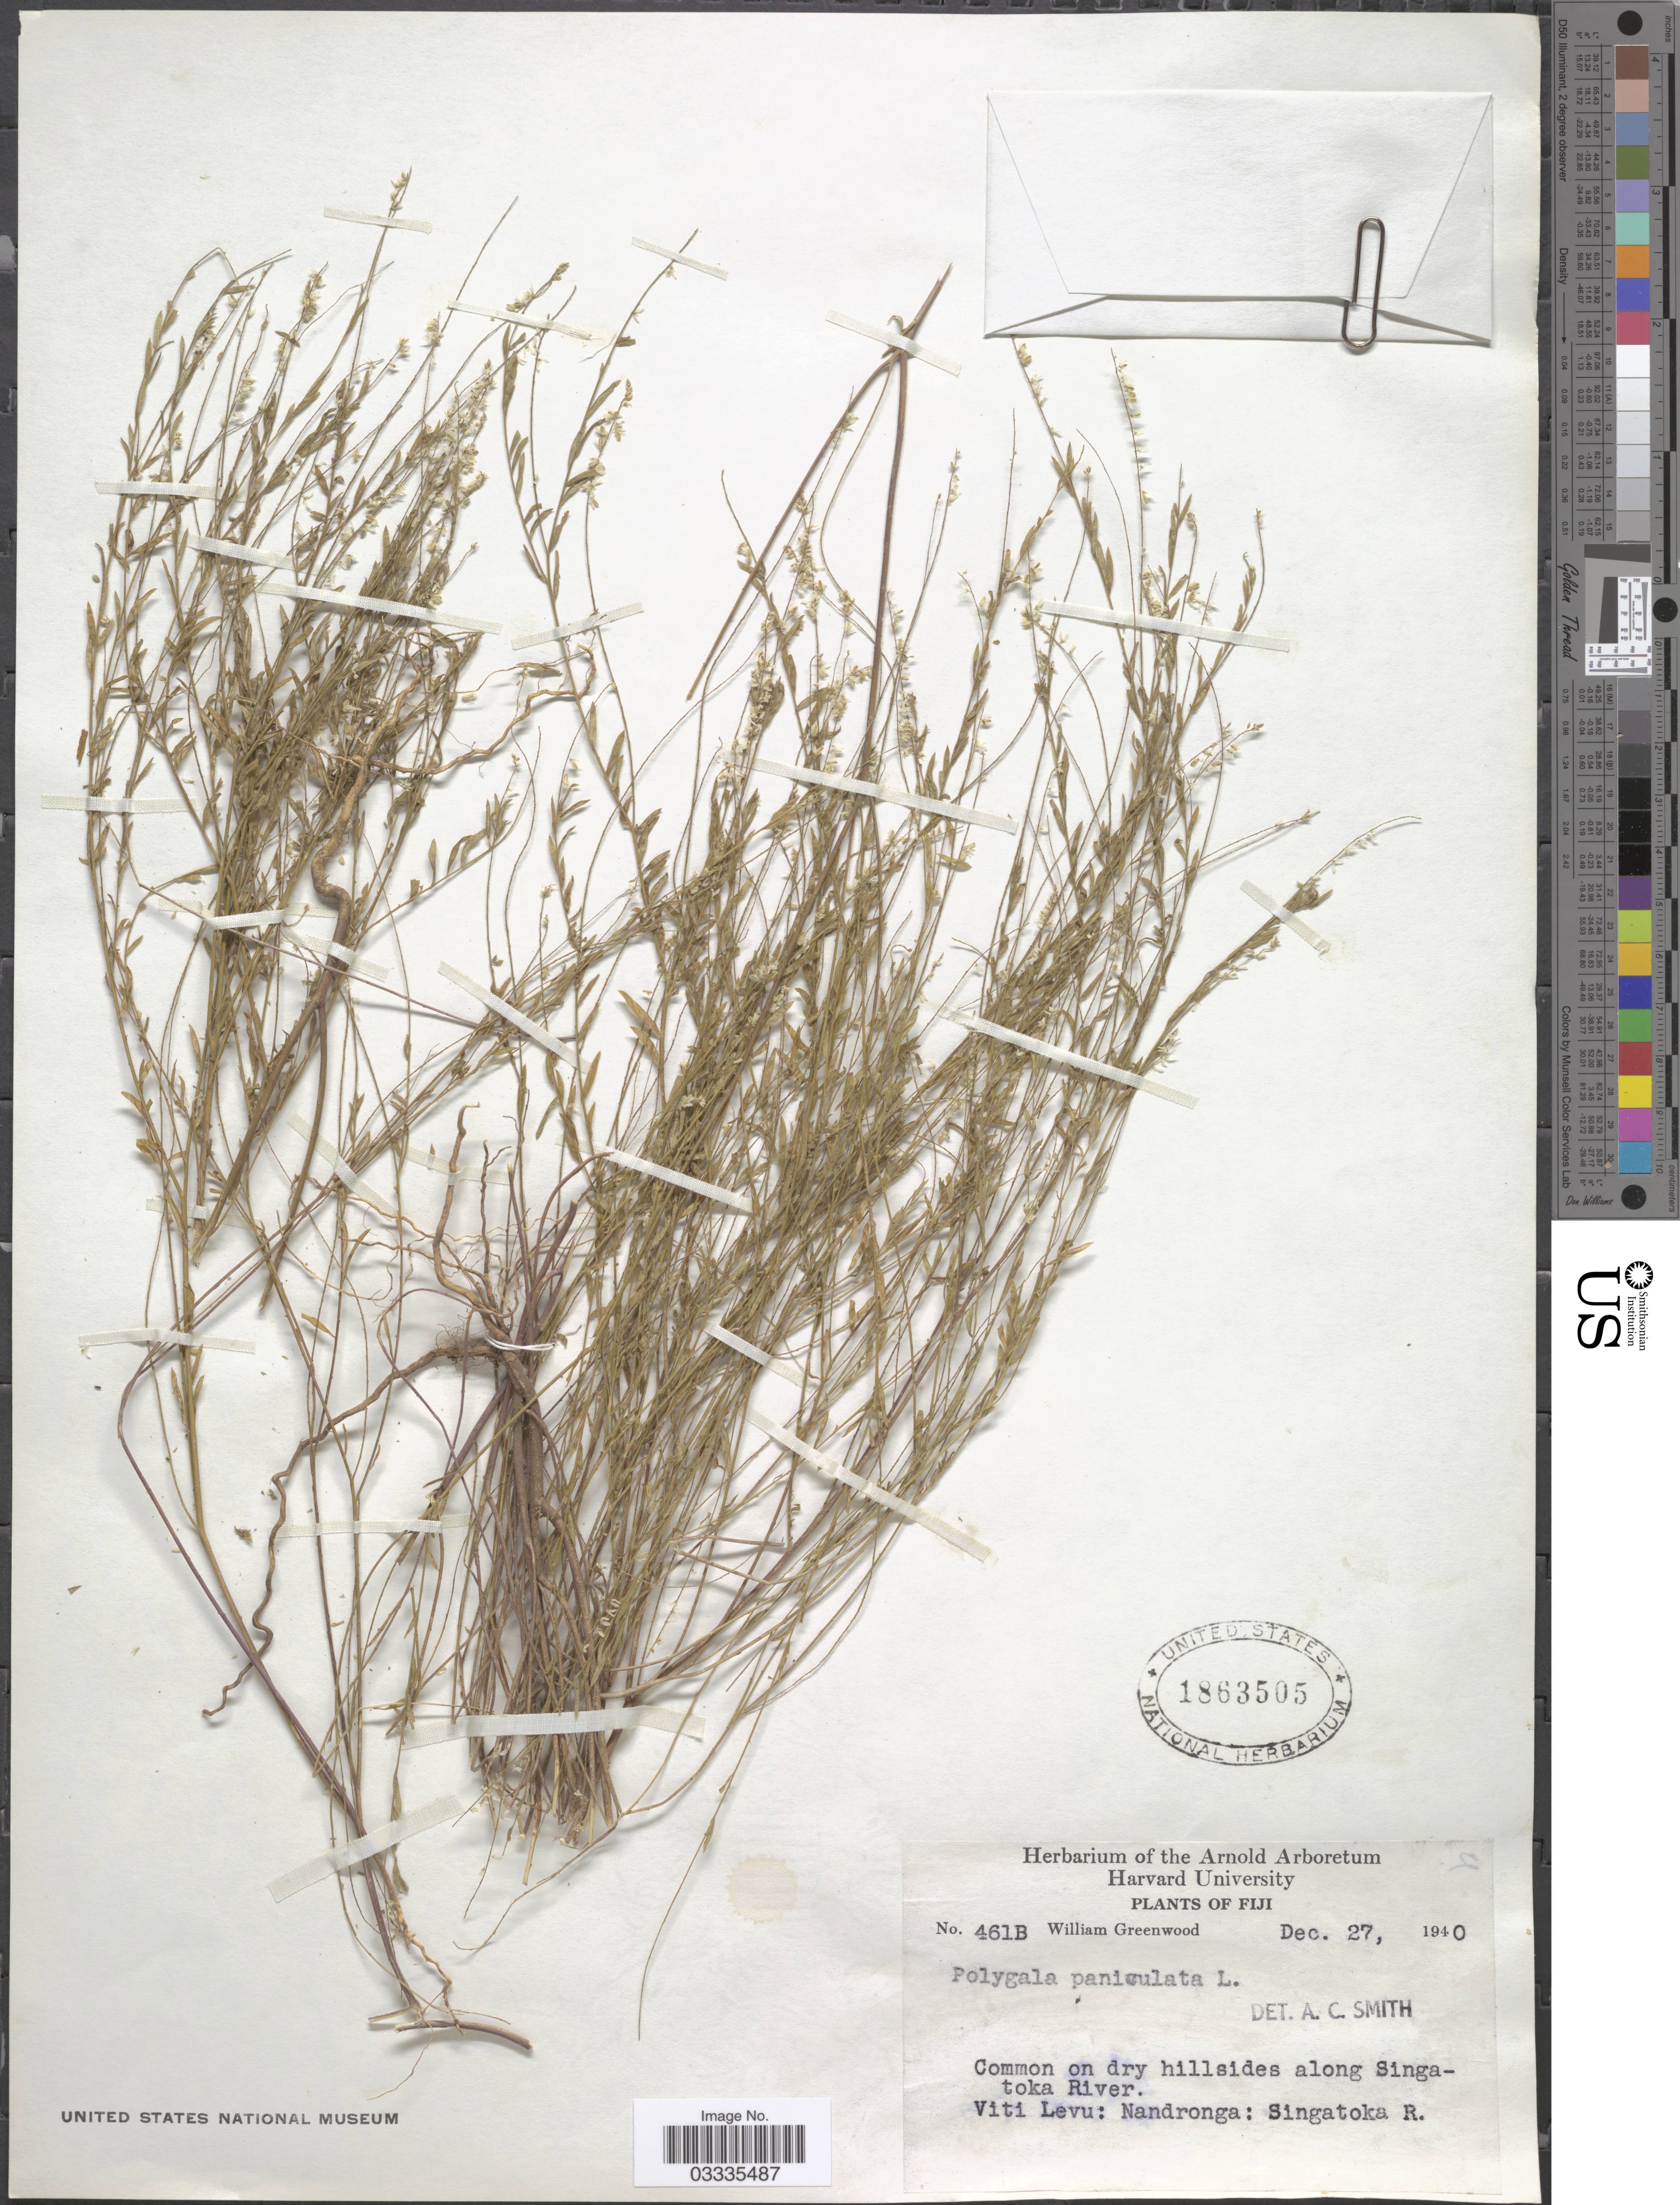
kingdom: Plantae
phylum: Tracheophyta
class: Magnoliopsida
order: Fabales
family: Polygalaceae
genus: Polygala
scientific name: Polygala paniculata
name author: L.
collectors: W. Greenwood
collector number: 461B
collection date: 1940-12-27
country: Fiji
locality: Common on dry hillsides along Singatoka River. Viti Levu: Nandronga: Singatoka R.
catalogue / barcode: US 1863505